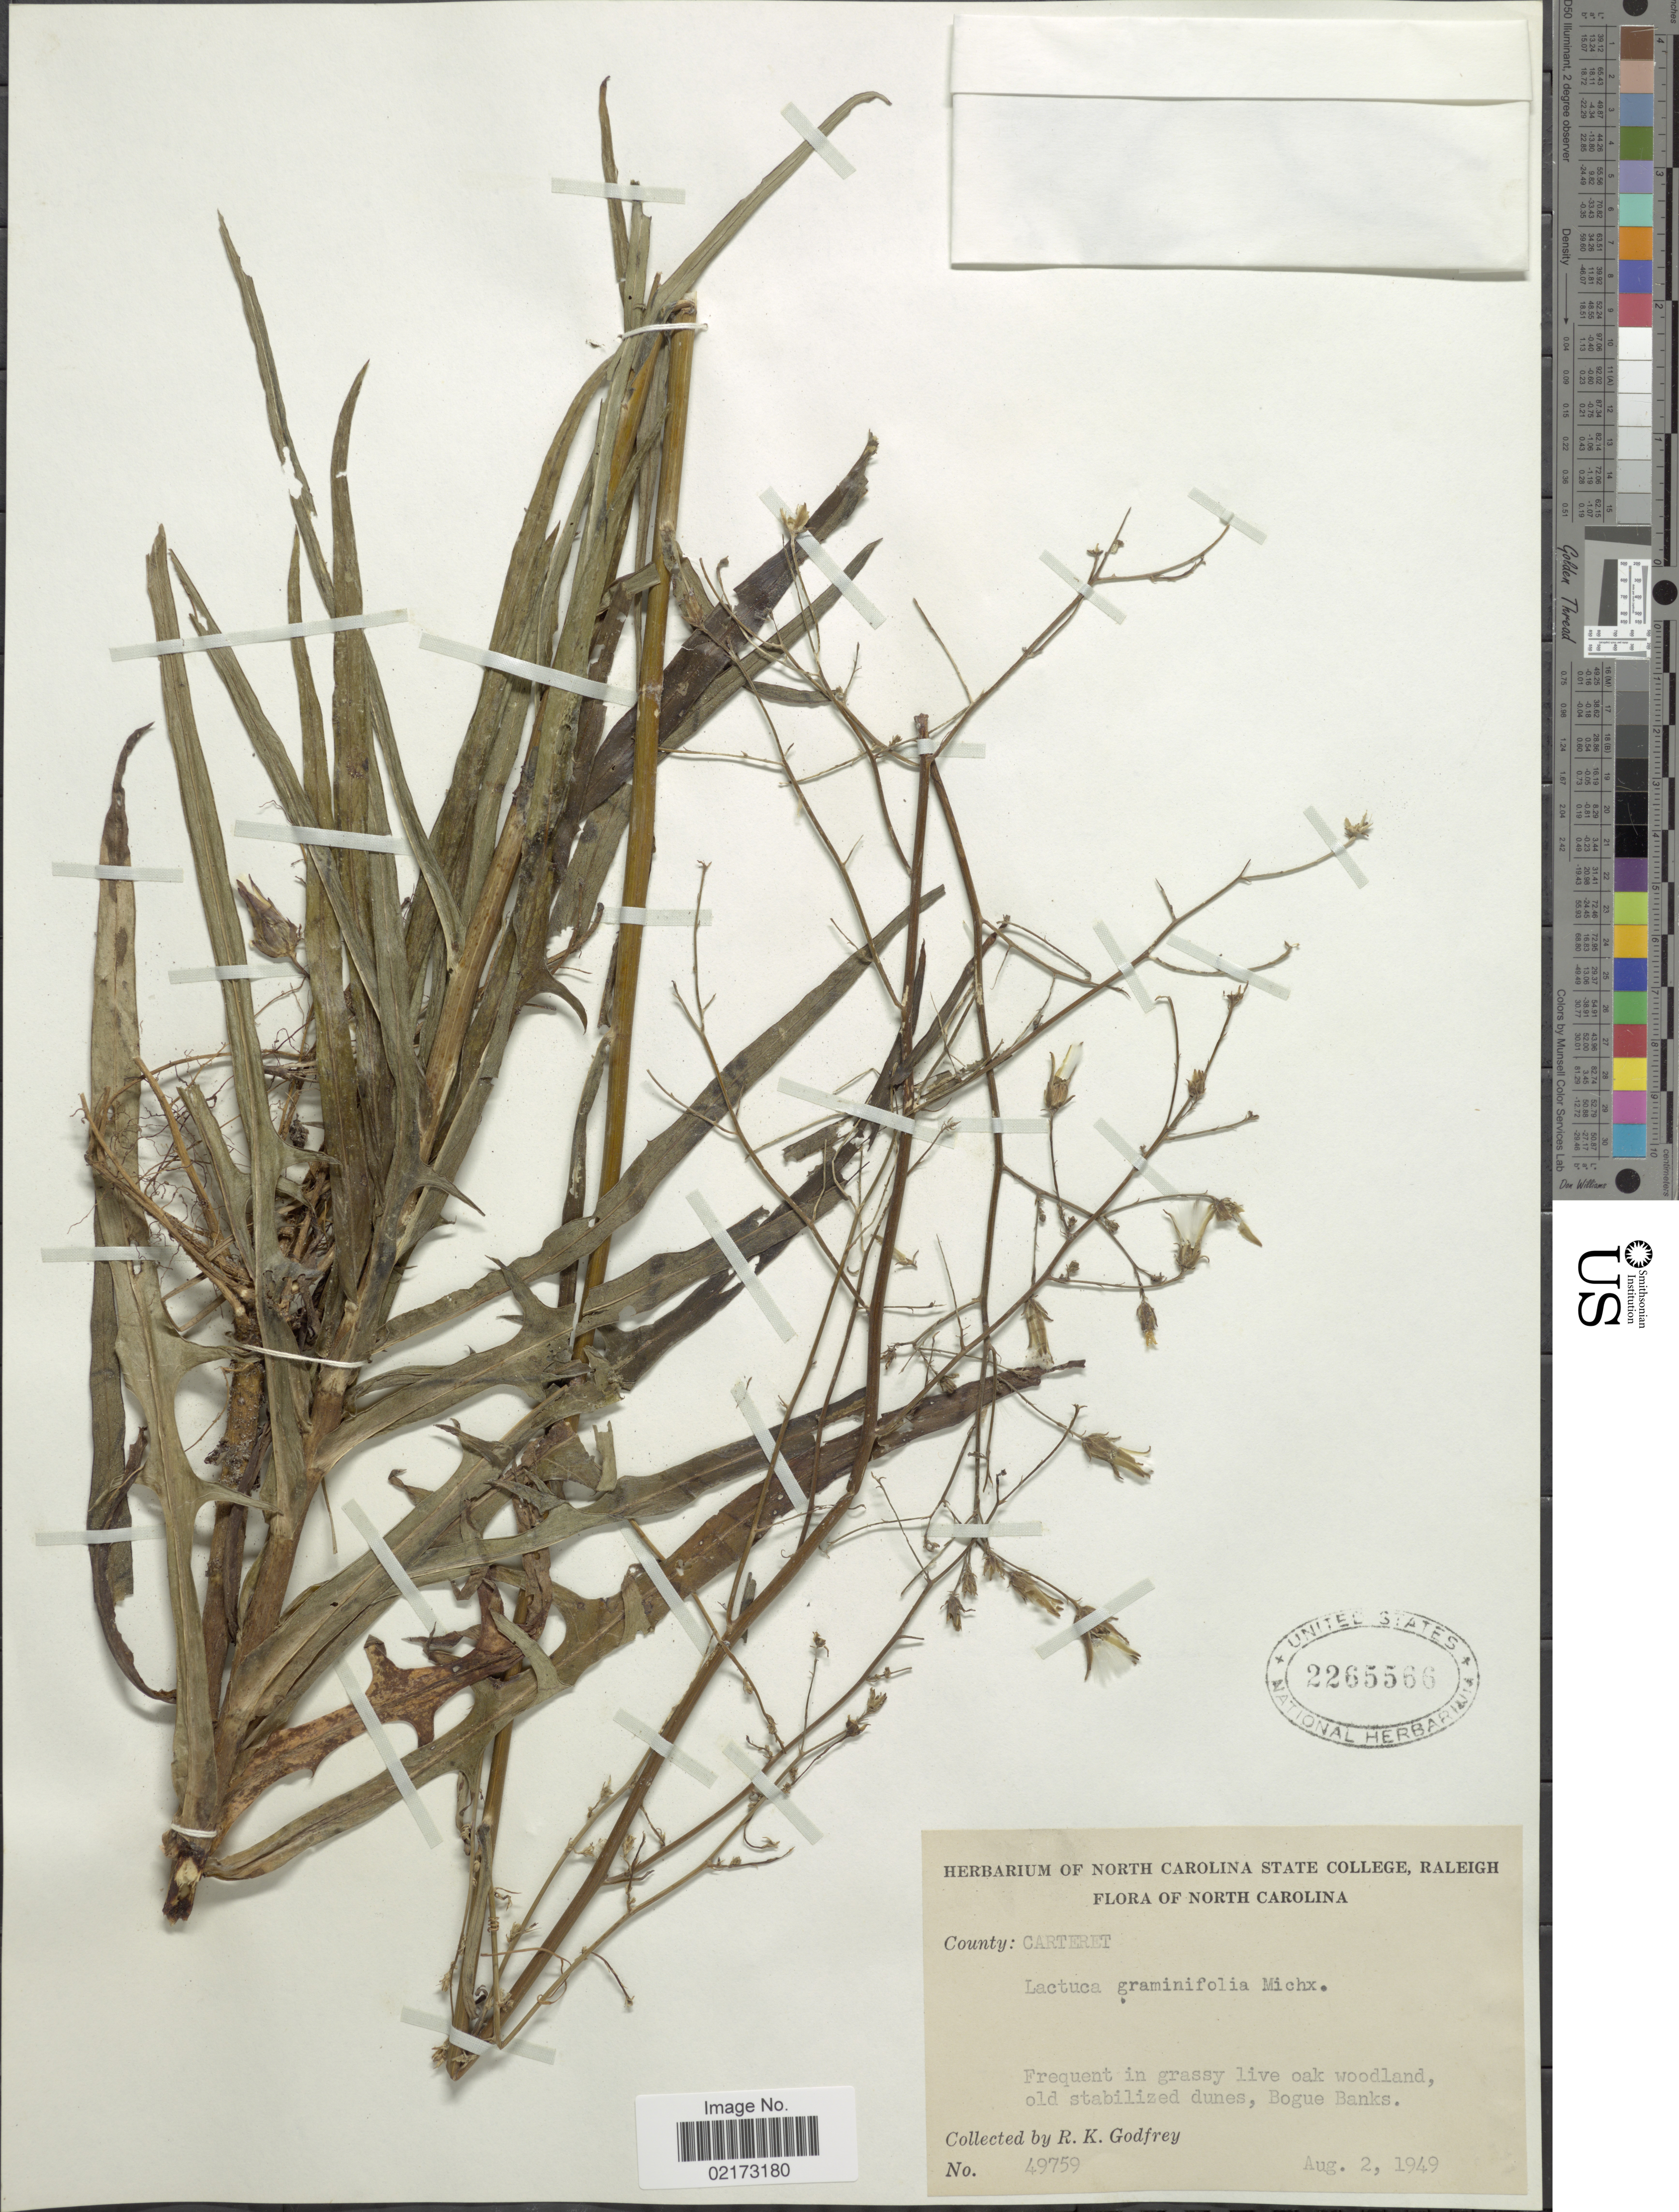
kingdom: Plantae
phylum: Tracheophyta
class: Magnoliopsida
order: Asterales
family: Asteraceae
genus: Lactuca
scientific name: Lactuca graminifolia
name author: Michx.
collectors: R. K. Godfrey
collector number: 49759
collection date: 1949-08-02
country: United States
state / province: North Carolina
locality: Bogue Banks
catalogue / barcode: US 2265566